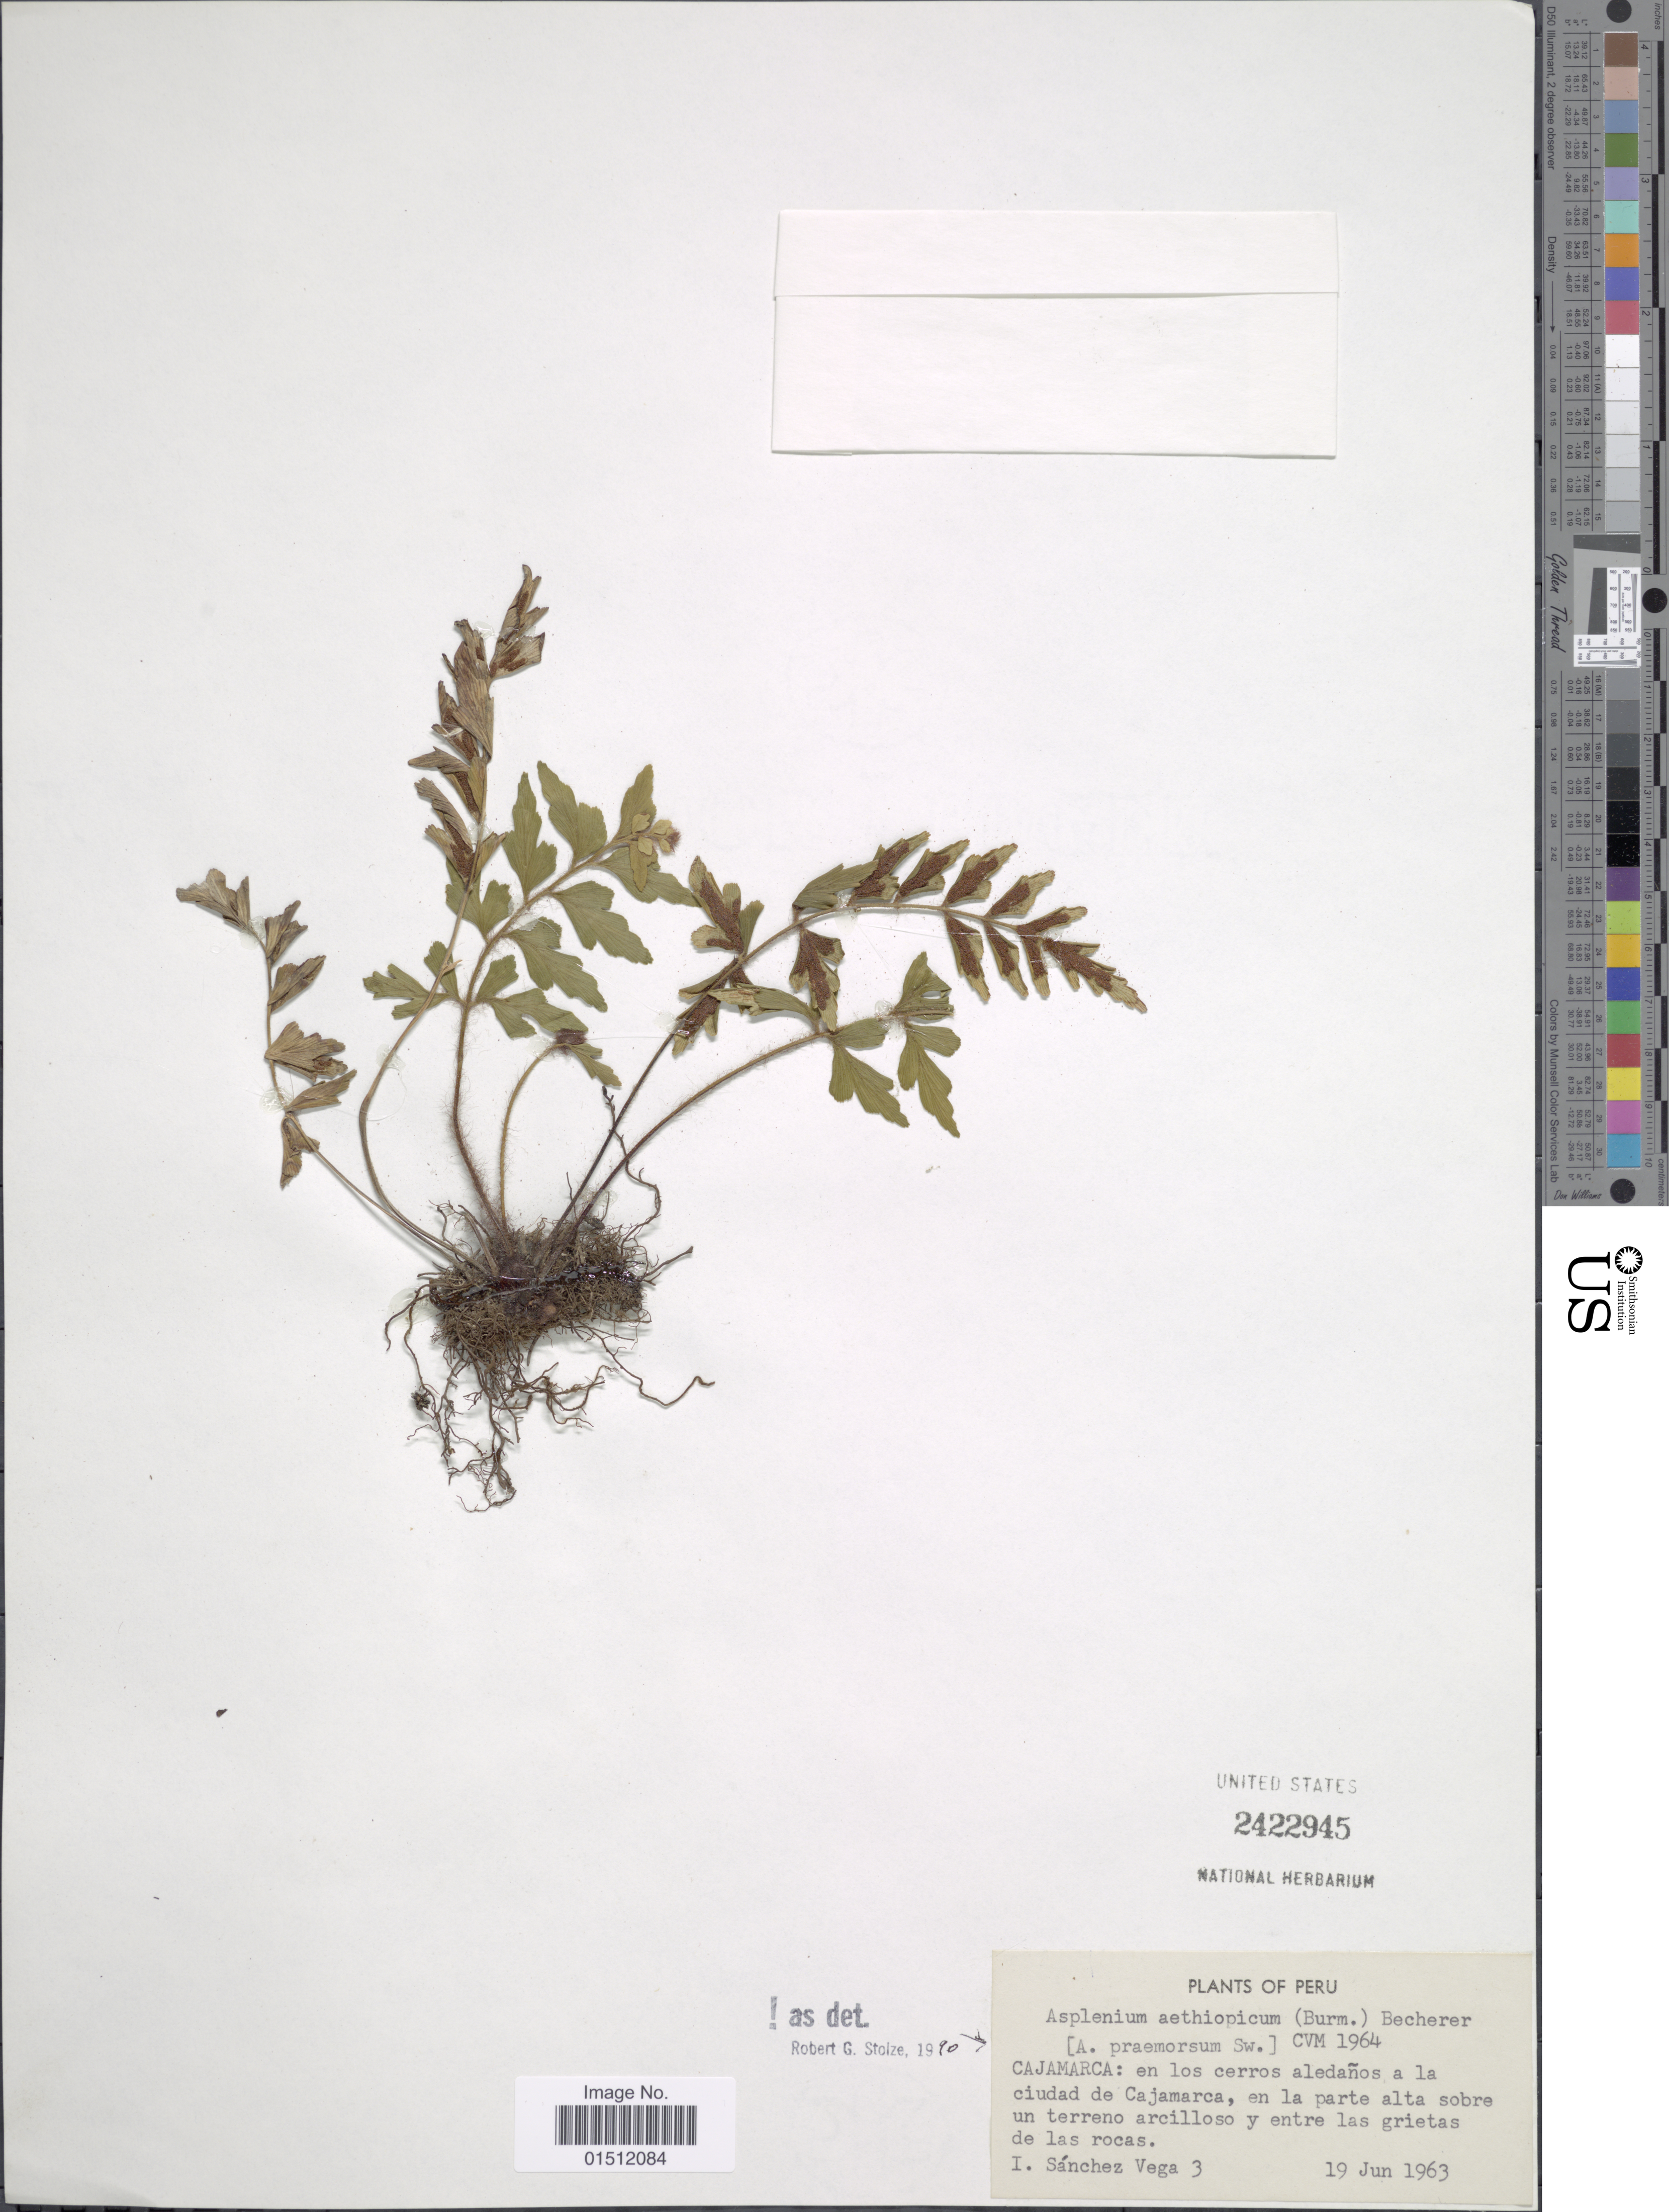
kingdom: Plantae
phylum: Tracheophyta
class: Polypodiopsida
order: Polypodiales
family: Aspleniaceae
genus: Asplenium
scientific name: Asplenium praemorsum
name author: Sw.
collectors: I. Sanchez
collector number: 3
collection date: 1963-06-19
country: Peru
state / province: Cajamarca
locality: En los cerros aledanos a la ciudad de Cajamarca, en la parte alta sobre un terreno arcilloso y entre las grietas de las rocas.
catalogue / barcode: US 2422945